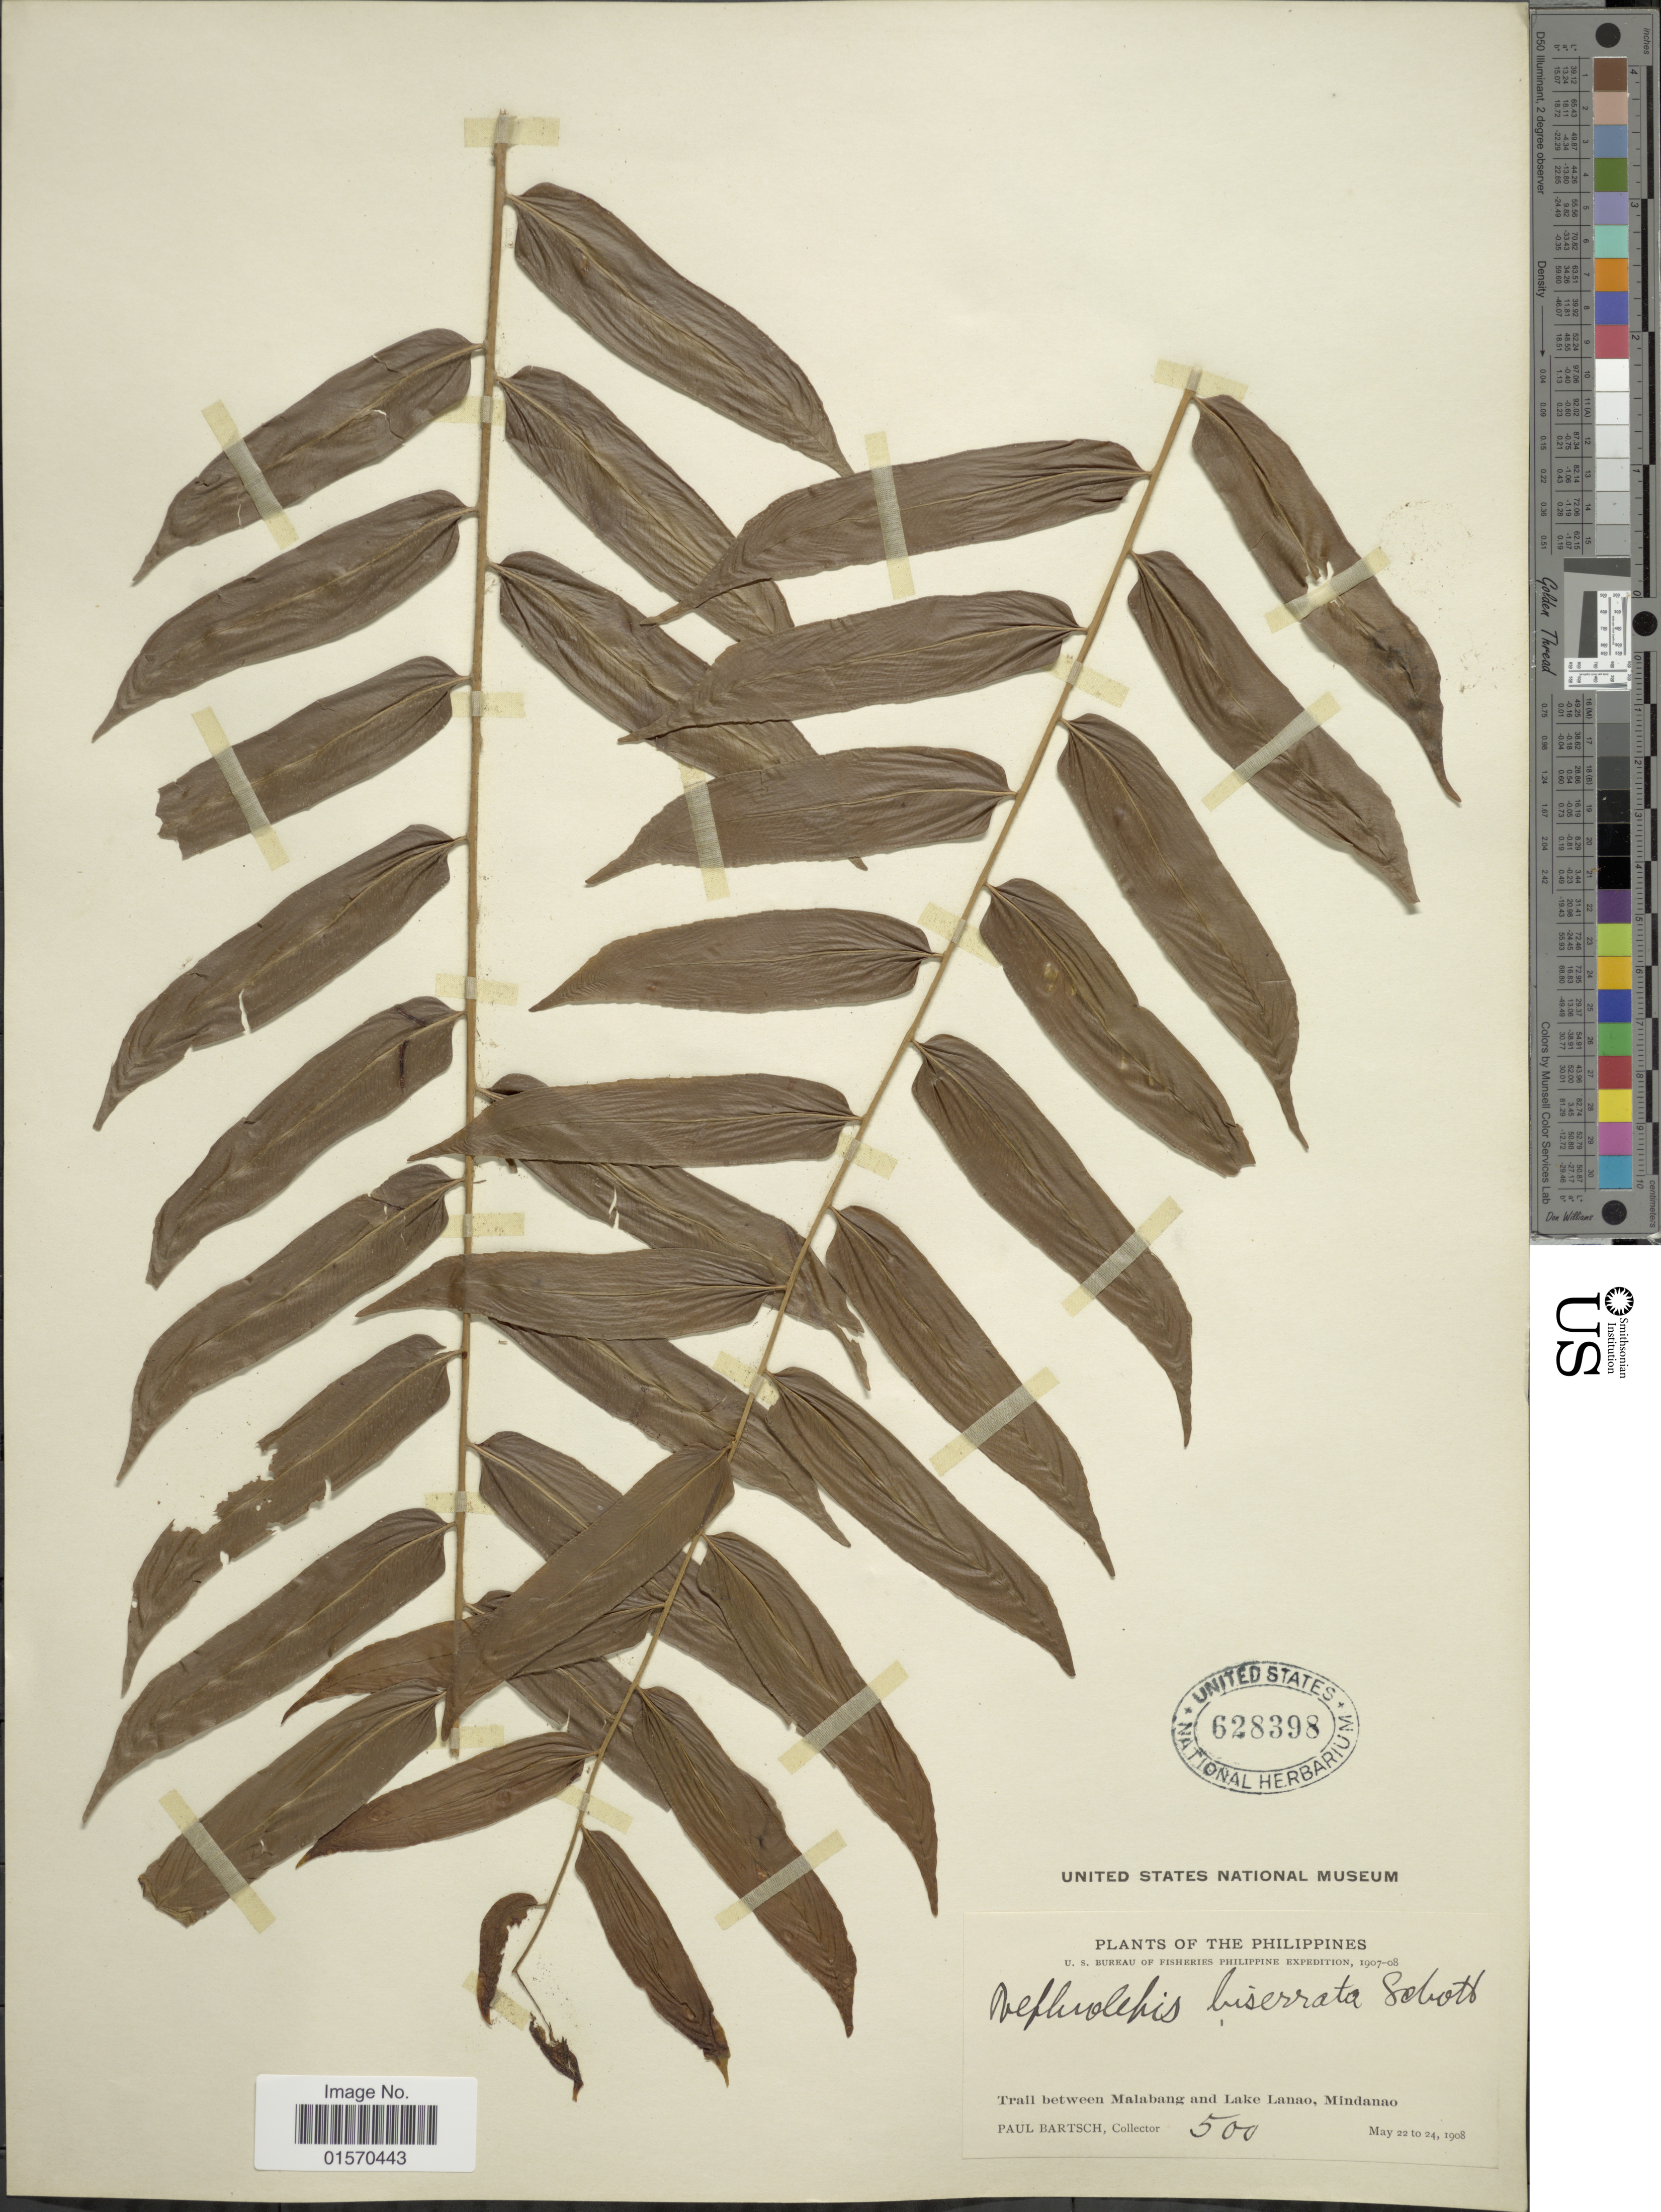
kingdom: Plantae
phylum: Tracheophyta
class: Polypodiopsida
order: Polypodiales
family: Nephrolepidaceae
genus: Nephrolepis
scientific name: Nephrolepis biserrata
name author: (Sw.) Schott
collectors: P. Bartsch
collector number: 500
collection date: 1908-05-22/1908-05-24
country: Philippines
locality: Trail between Malabang and Lake Lanao, Mindanao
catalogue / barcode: US 628398